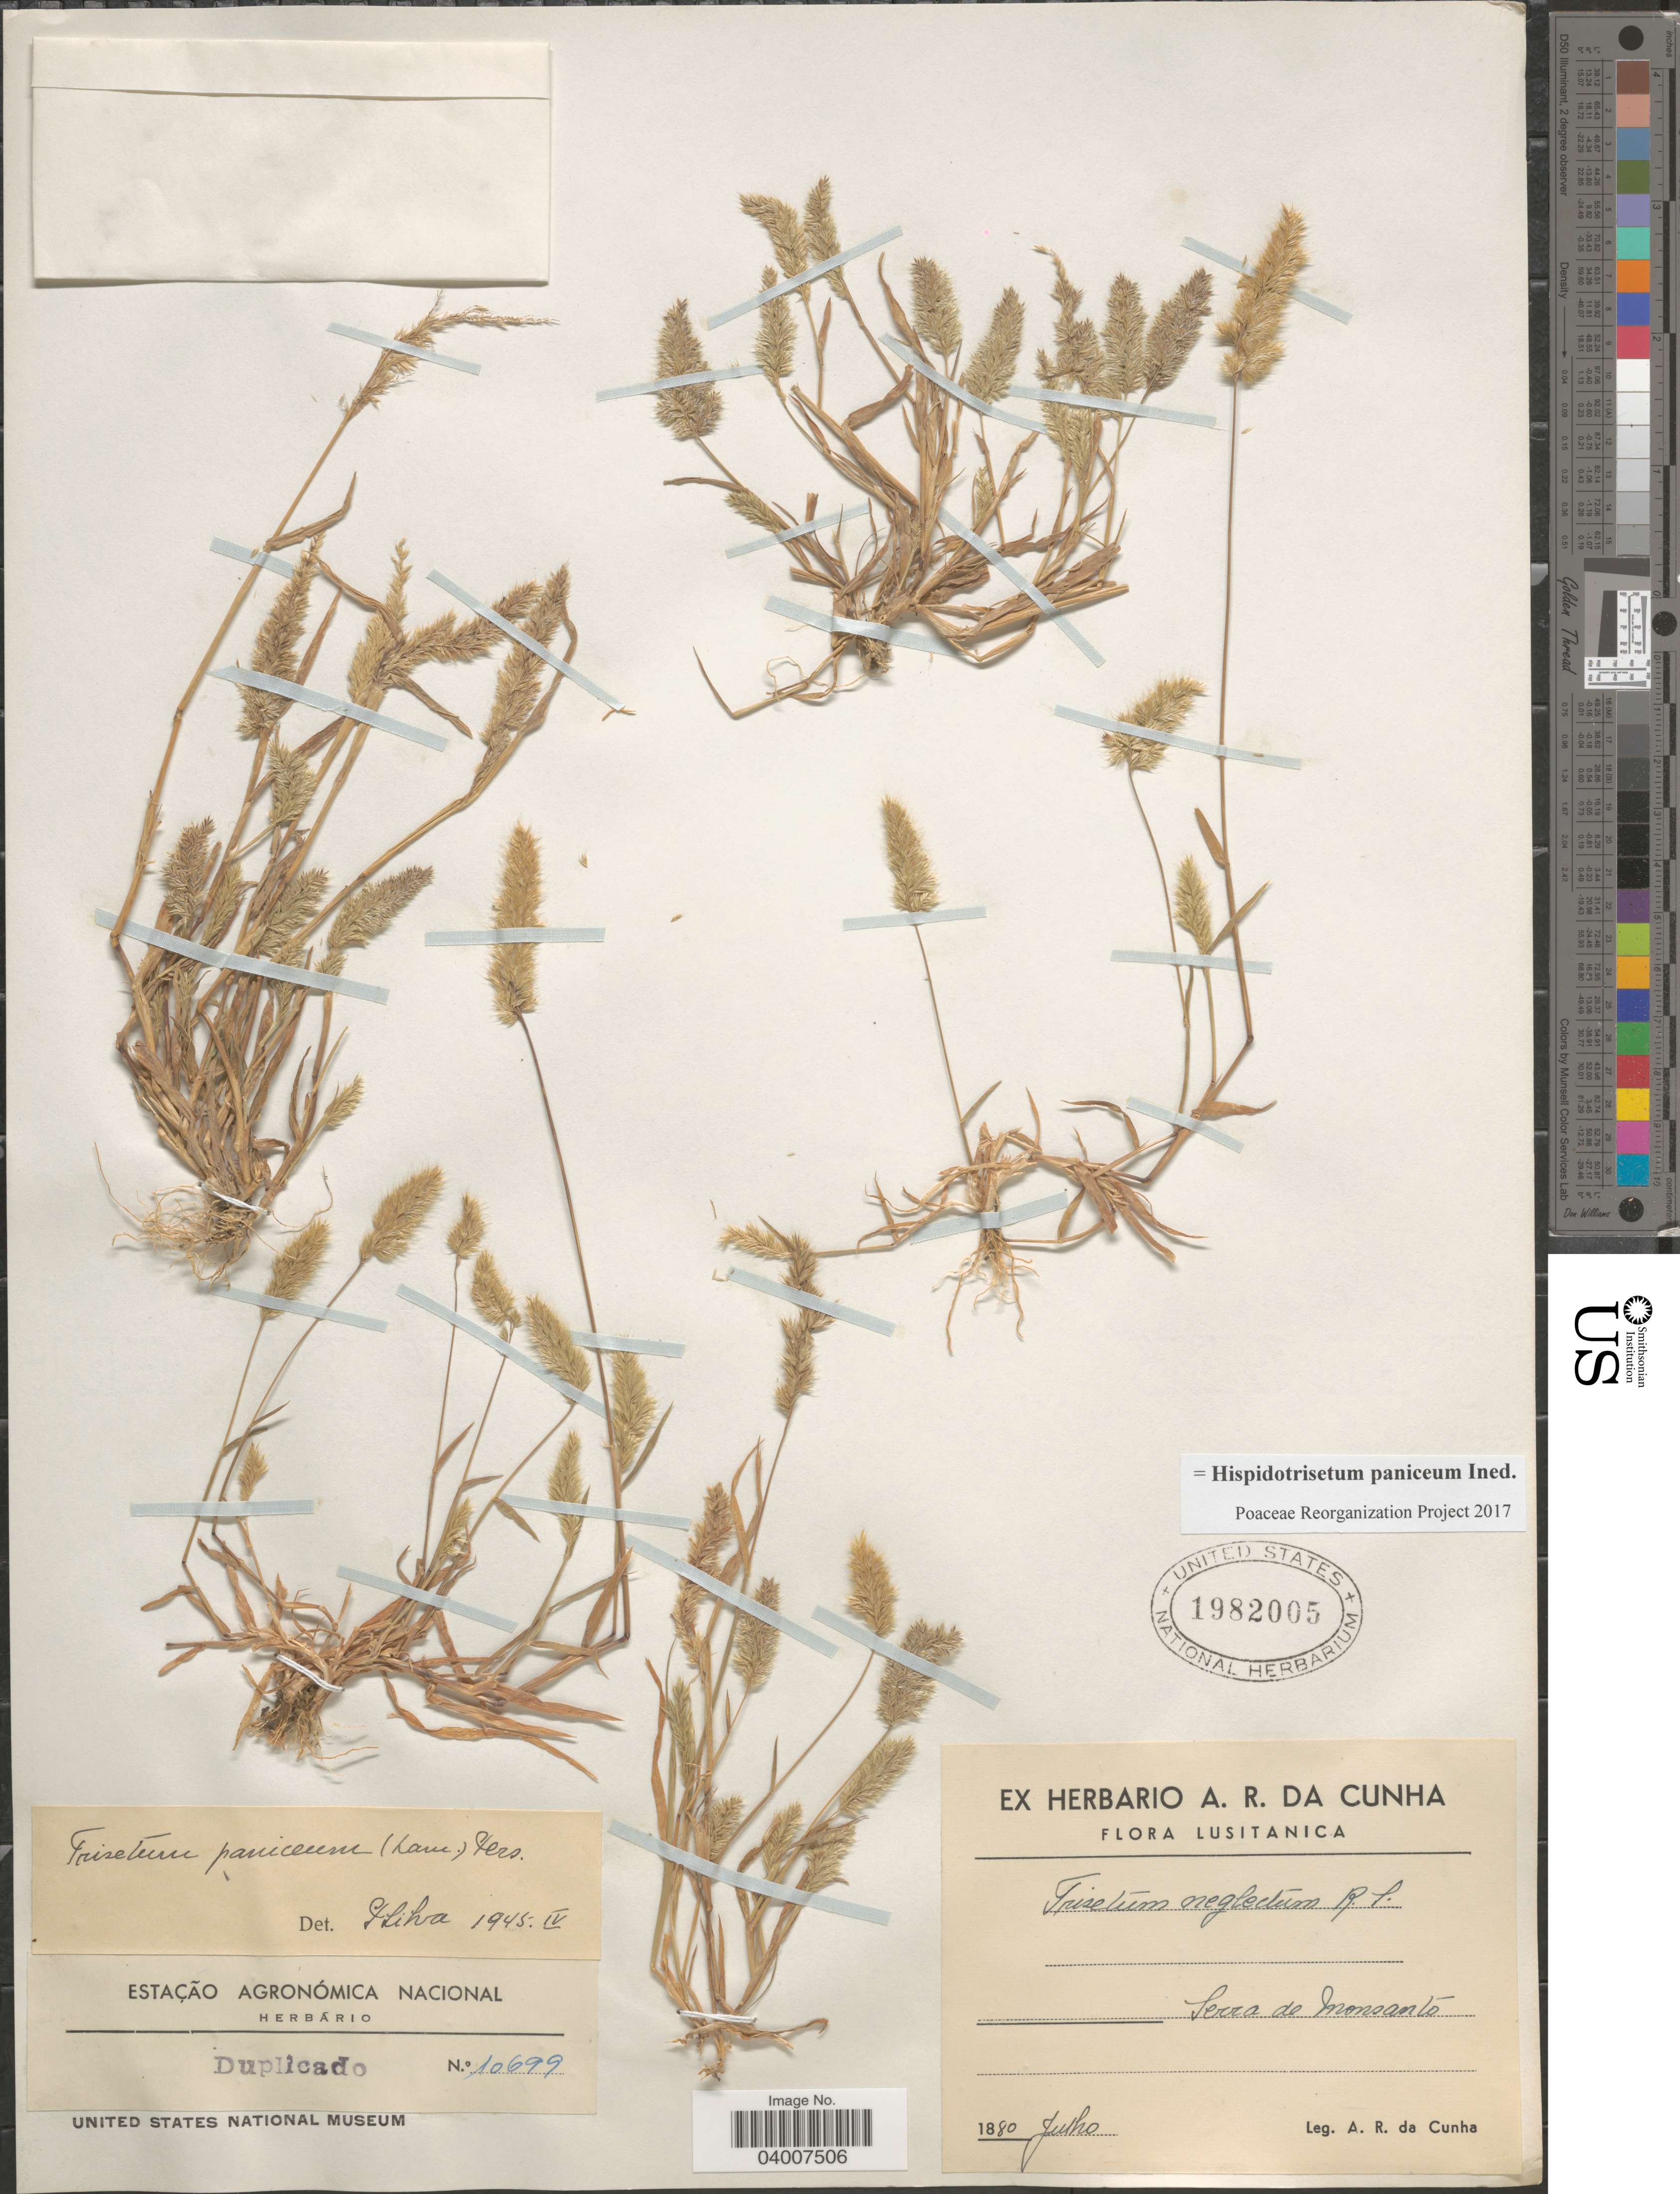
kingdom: Plantae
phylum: Tracheophyta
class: Liliopsida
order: Poales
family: Poaceae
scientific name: Hispidotrisetum paniceum ined.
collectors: A. Da Cunha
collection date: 1880-07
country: Portugal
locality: Lusitanica. Serra de Monsanto.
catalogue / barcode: US 1982005